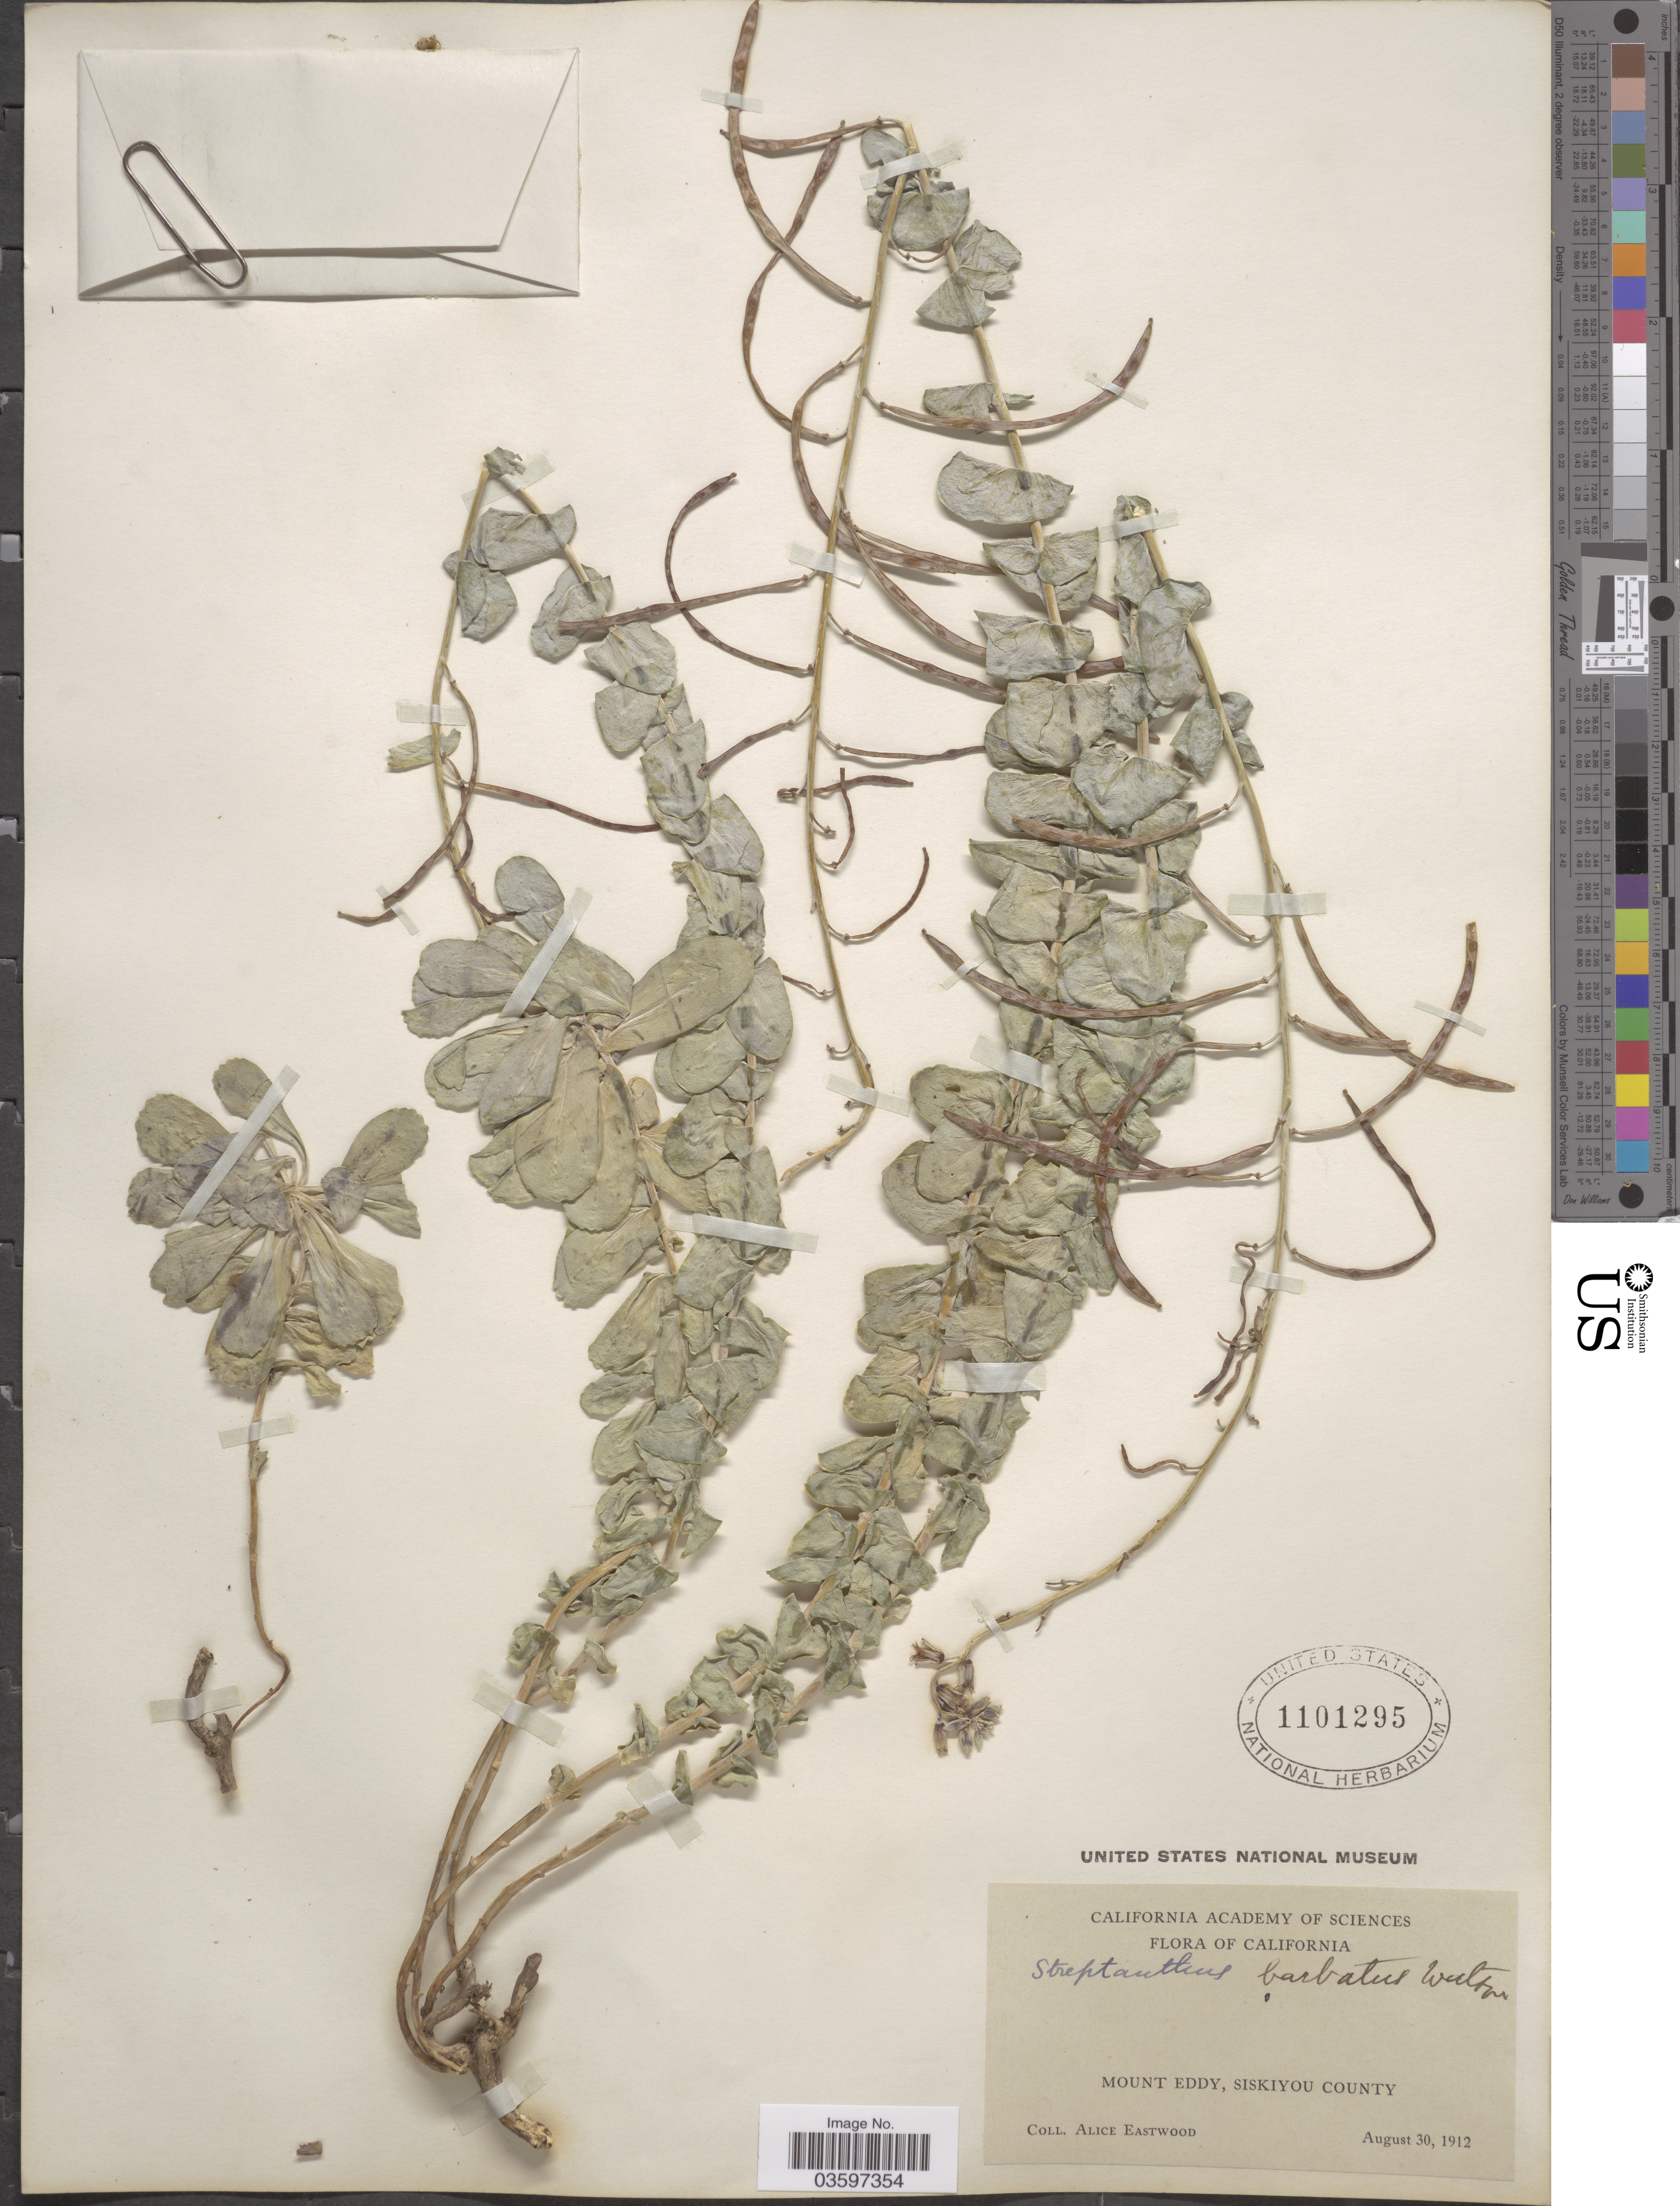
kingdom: Plantae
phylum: Tracheophyta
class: Magnoliopsida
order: Brassicales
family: Brassicaceae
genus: Streptanthus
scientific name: Streptanthus barbatus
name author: S. Watson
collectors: A. Eastwood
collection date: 1912-08-30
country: United States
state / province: California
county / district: Siskiyou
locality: Mount Eddy, Siskiyou County.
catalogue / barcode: US 1101295